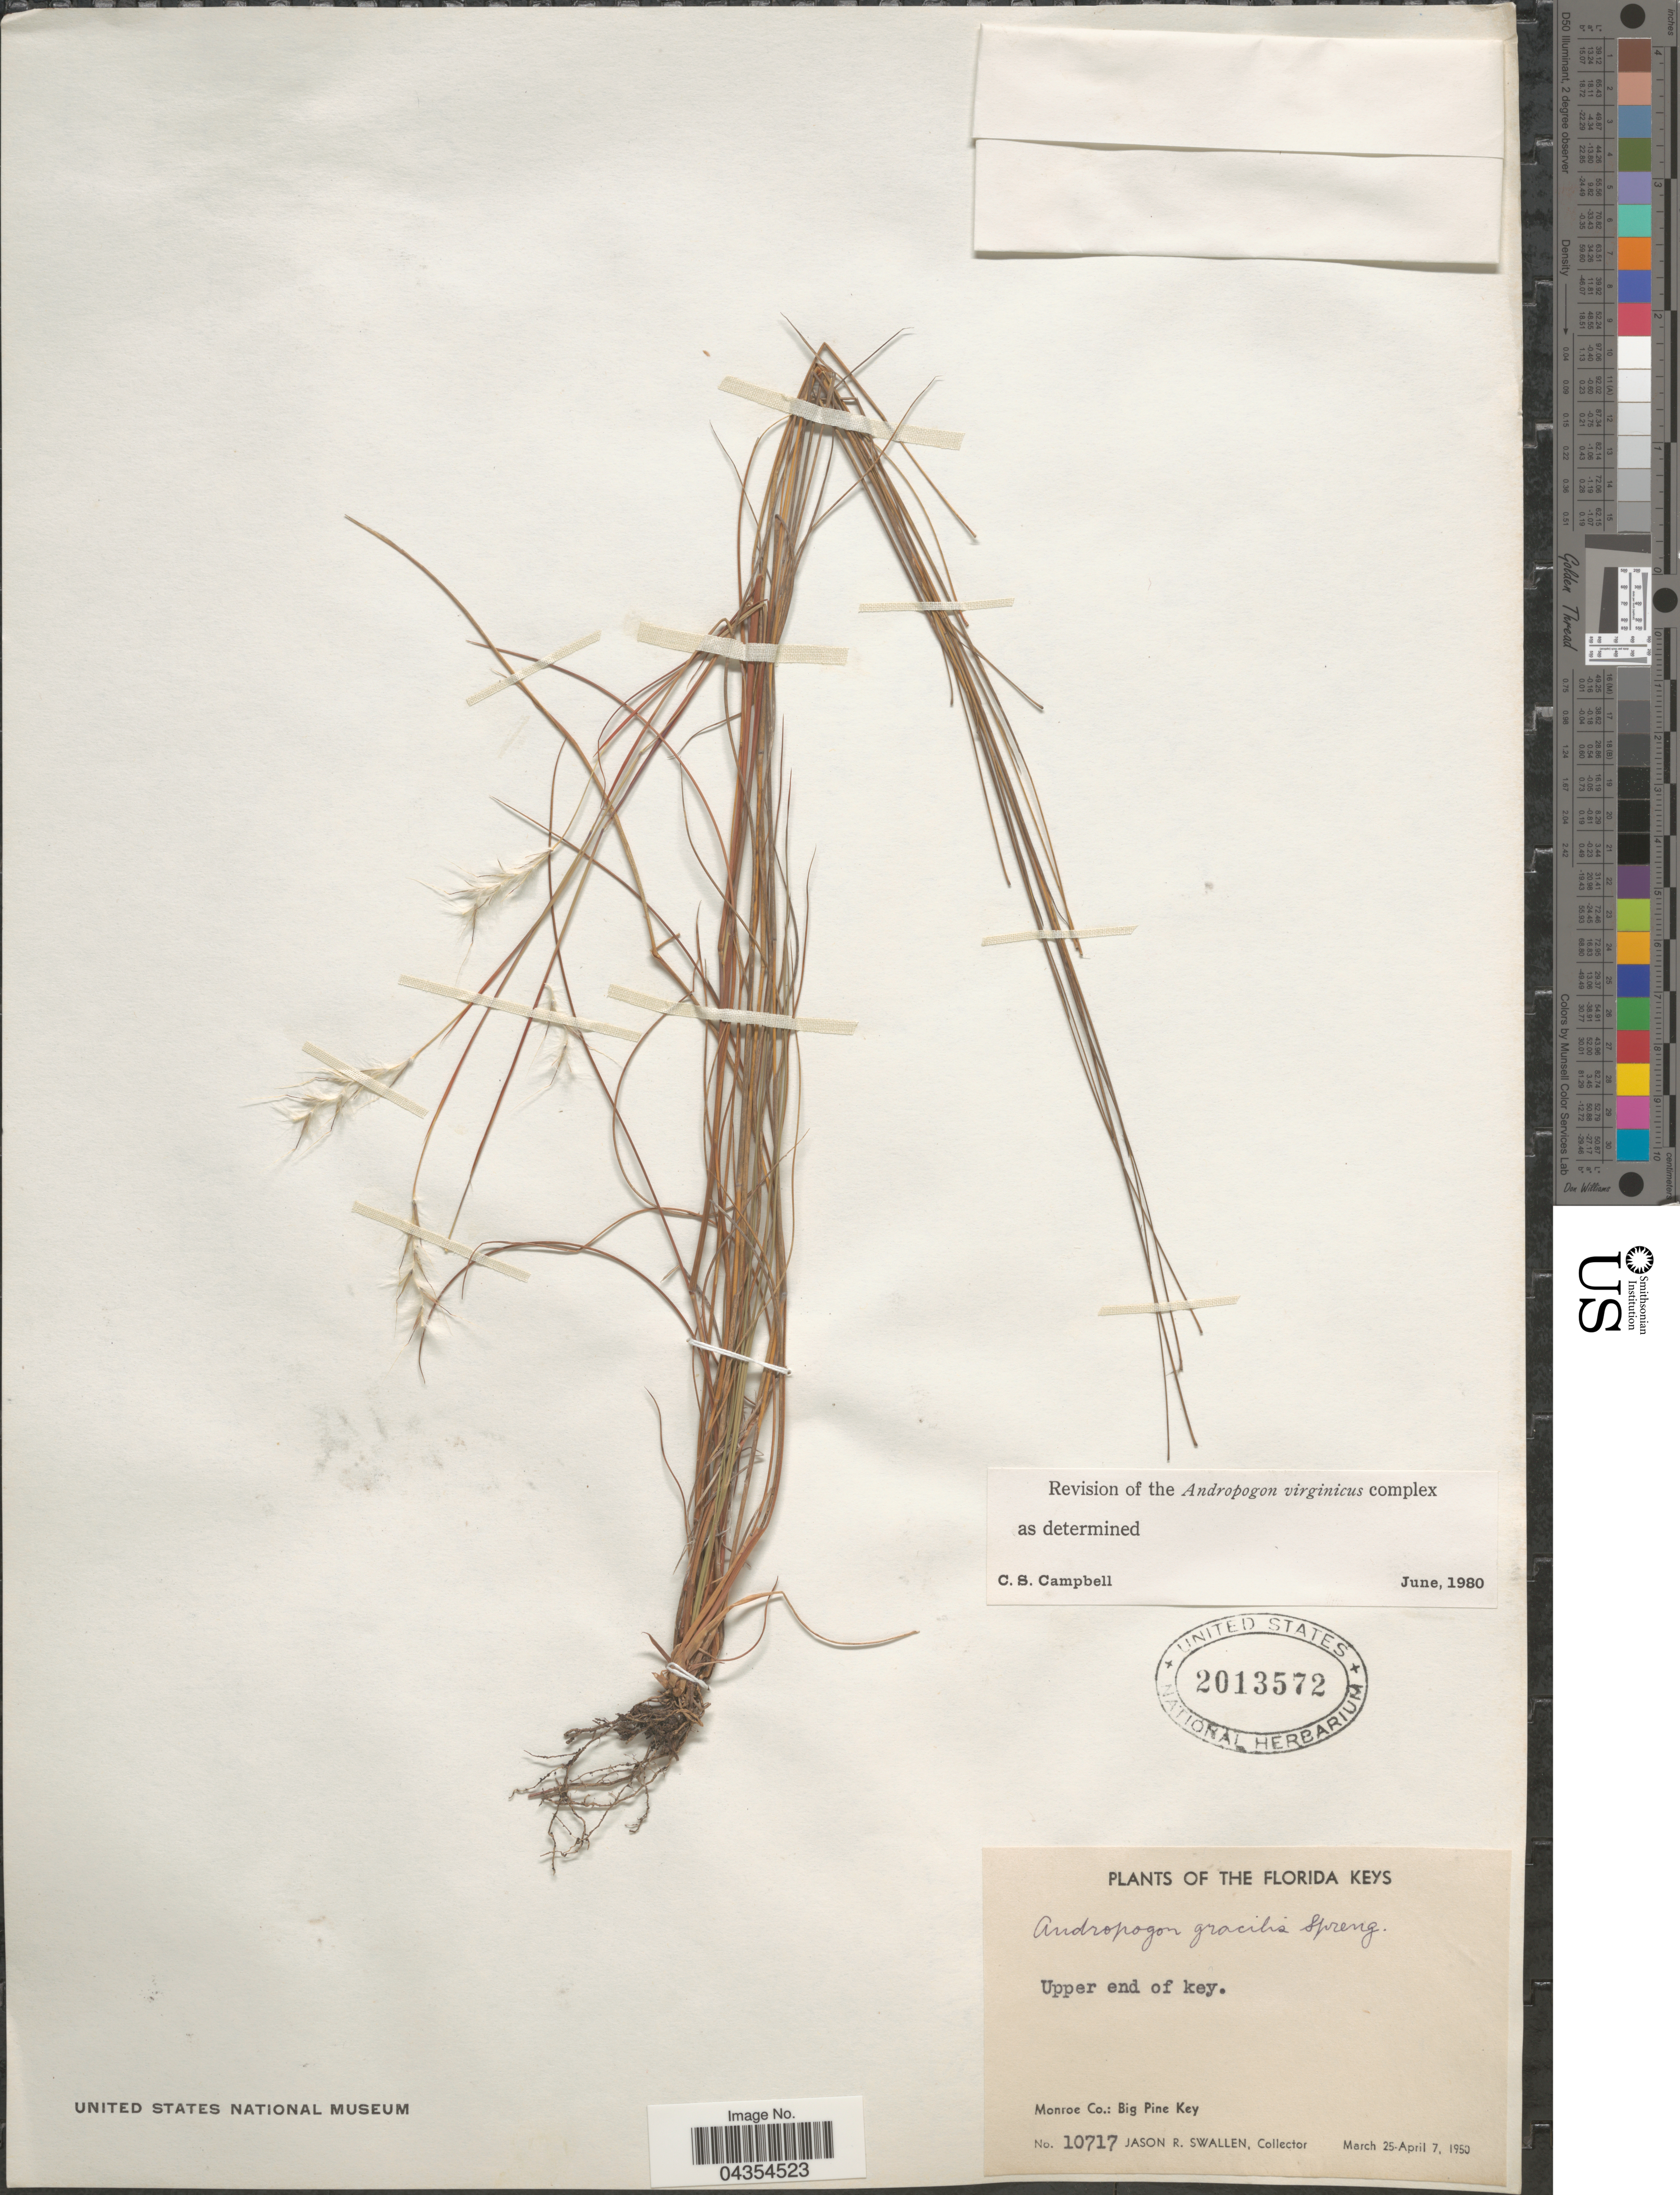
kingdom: Plantae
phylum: Tracheophyta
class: Liliopsida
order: Poales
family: Poaceae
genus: Schizachyrium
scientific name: Schizachyrium gracile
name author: (Spreng.) Nash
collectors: J. R. Swallen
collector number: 10717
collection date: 1950-03-25/1950-04-07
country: United States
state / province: Florida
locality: The Florida Keys. Upper end of key. Monroe Co.: Big Pine Key.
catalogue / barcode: US 2013572